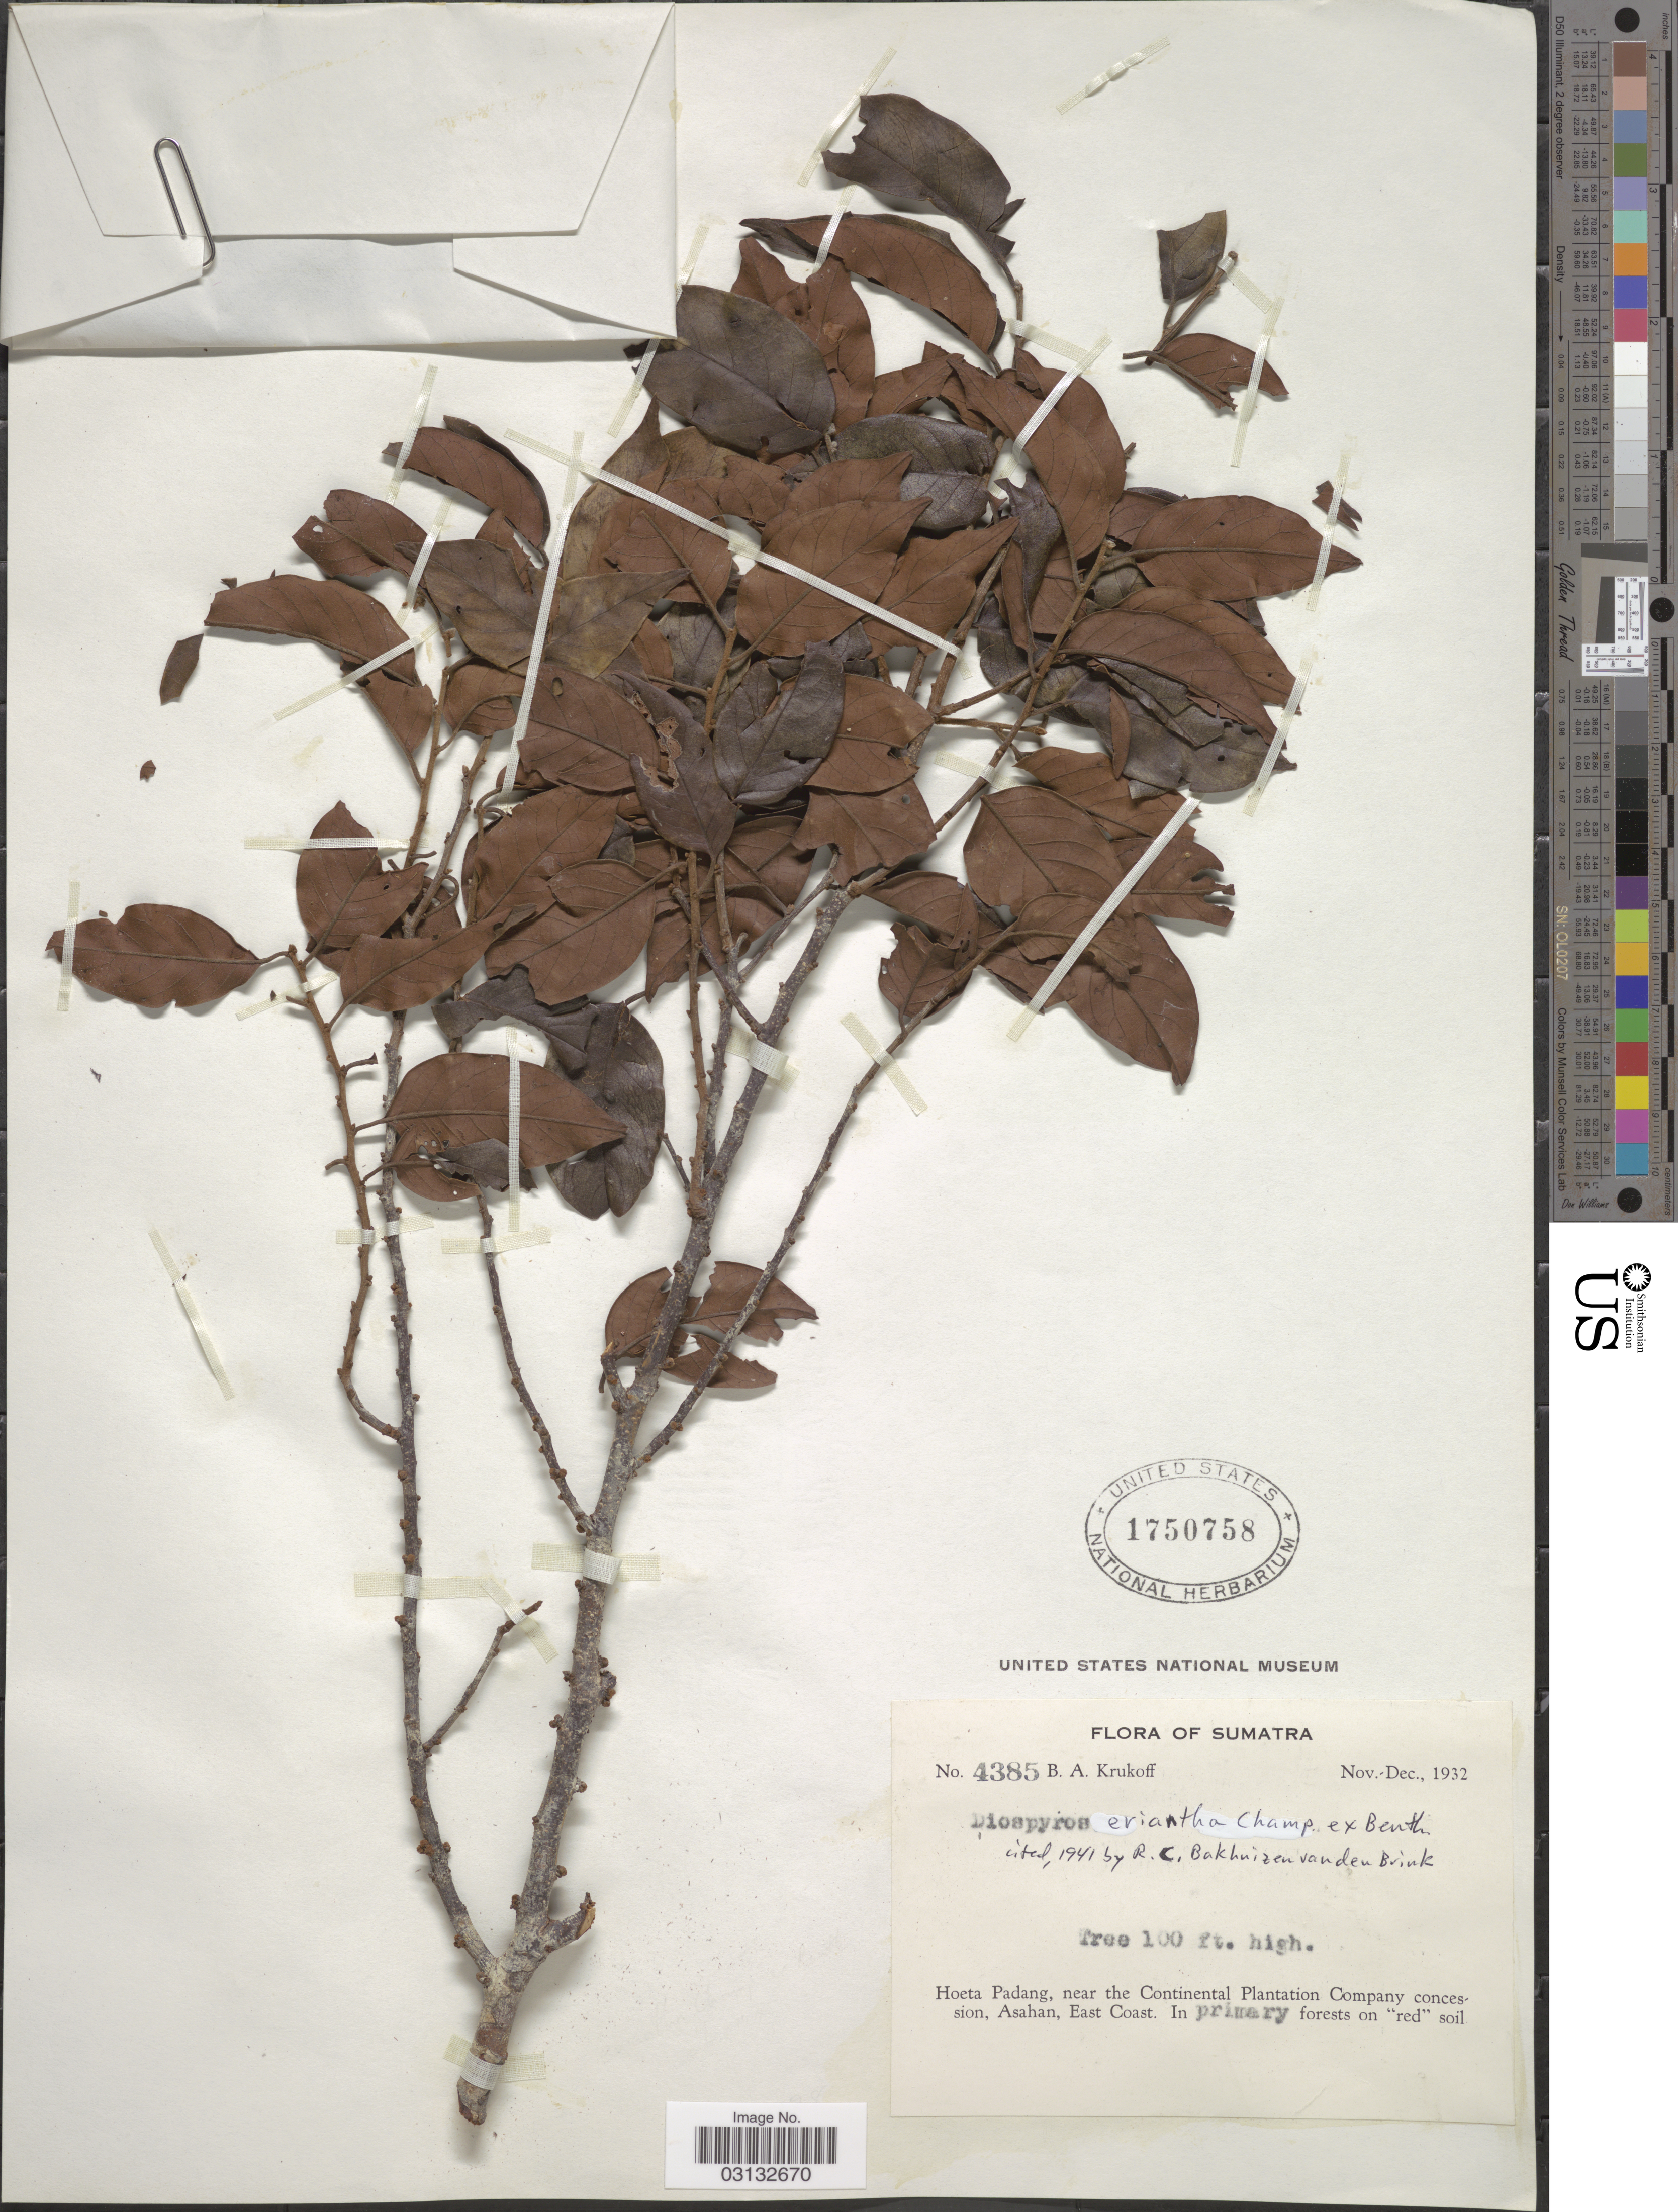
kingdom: Plantae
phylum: Tracheophyta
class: Magnoliopsida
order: Ericales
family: Ebenaceae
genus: Diospyros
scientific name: Diospyros eriantha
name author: Champ. ex Benth.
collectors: B. A. Krukoff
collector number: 4385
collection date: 1932-11/1932-12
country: Indonesia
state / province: Sumatra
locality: Hoeta Padang, near the Continental Plantation Company concession, Asahan, East Coast.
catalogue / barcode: US 1750758